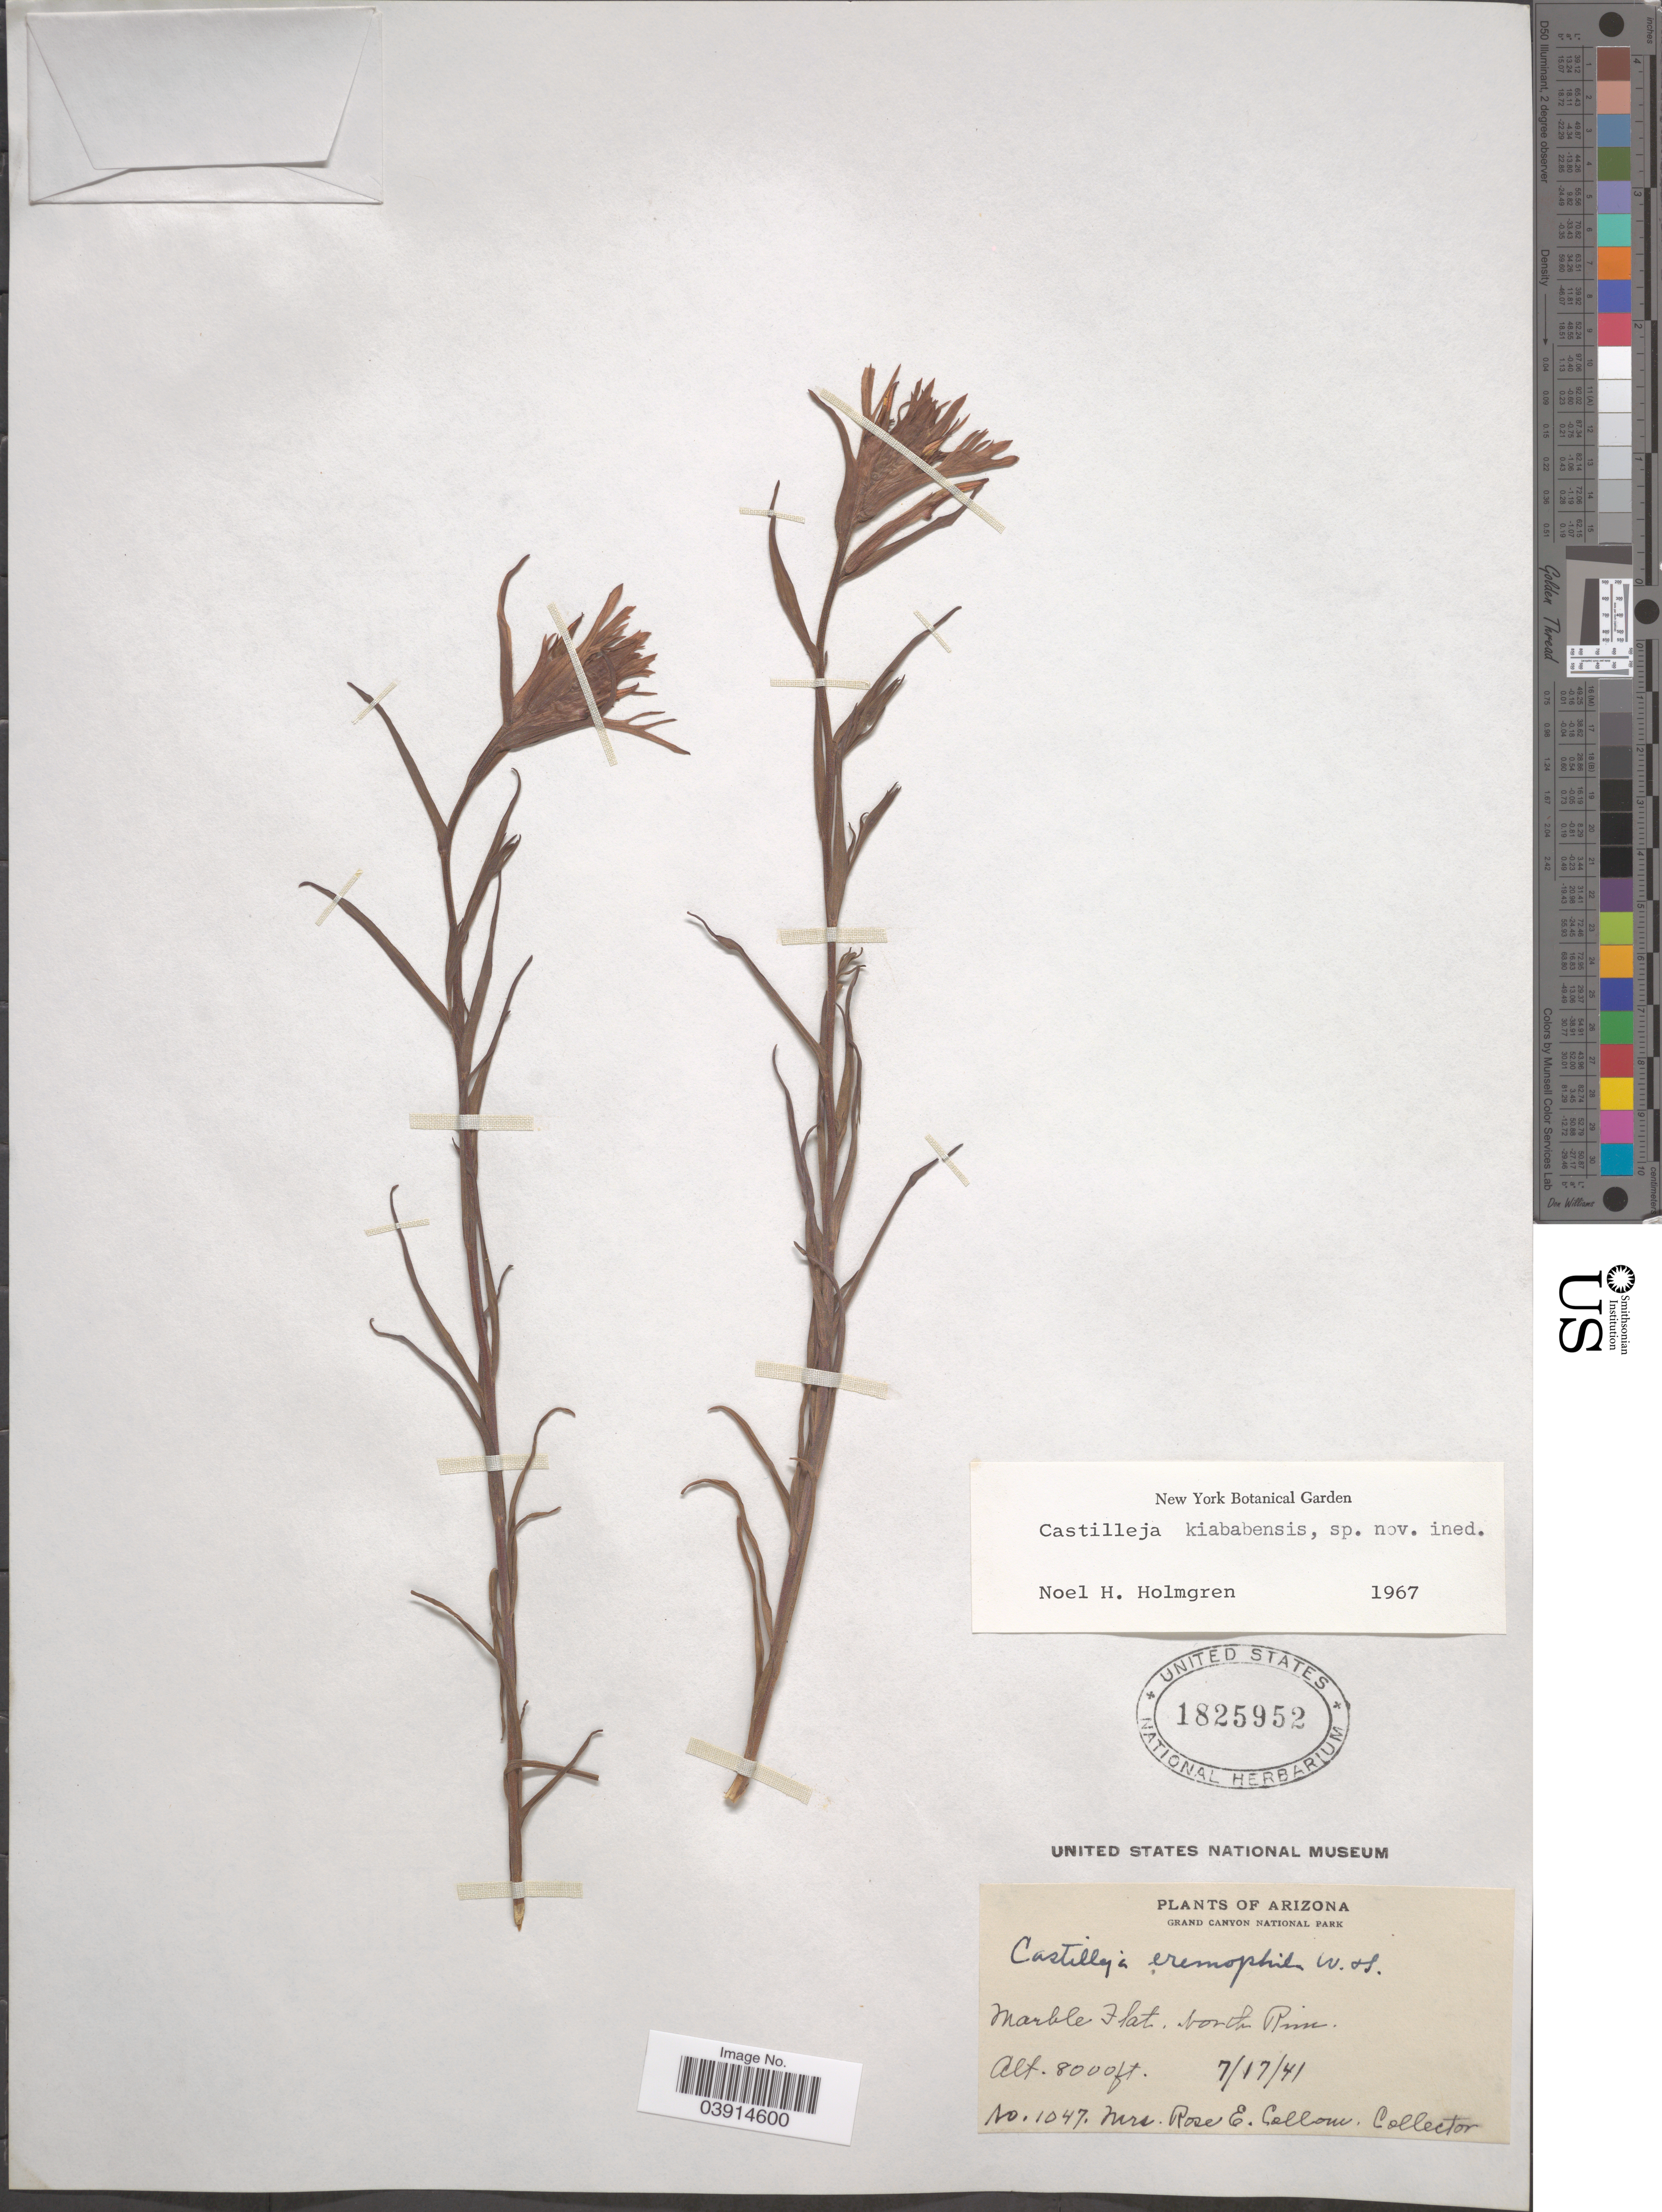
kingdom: Plantae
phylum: Tracheophyta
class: Magnoliopsida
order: Lamiales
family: Orobanchaceae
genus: Castilleja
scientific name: Castilleja sp.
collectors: R. E. Collom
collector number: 1047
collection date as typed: Transcribed d/m/y: 17/7/41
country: United States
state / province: Arizona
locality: Grand Canyon National Park. Marble Flat, North Rim.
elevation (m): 2438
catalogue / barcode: US 1825952